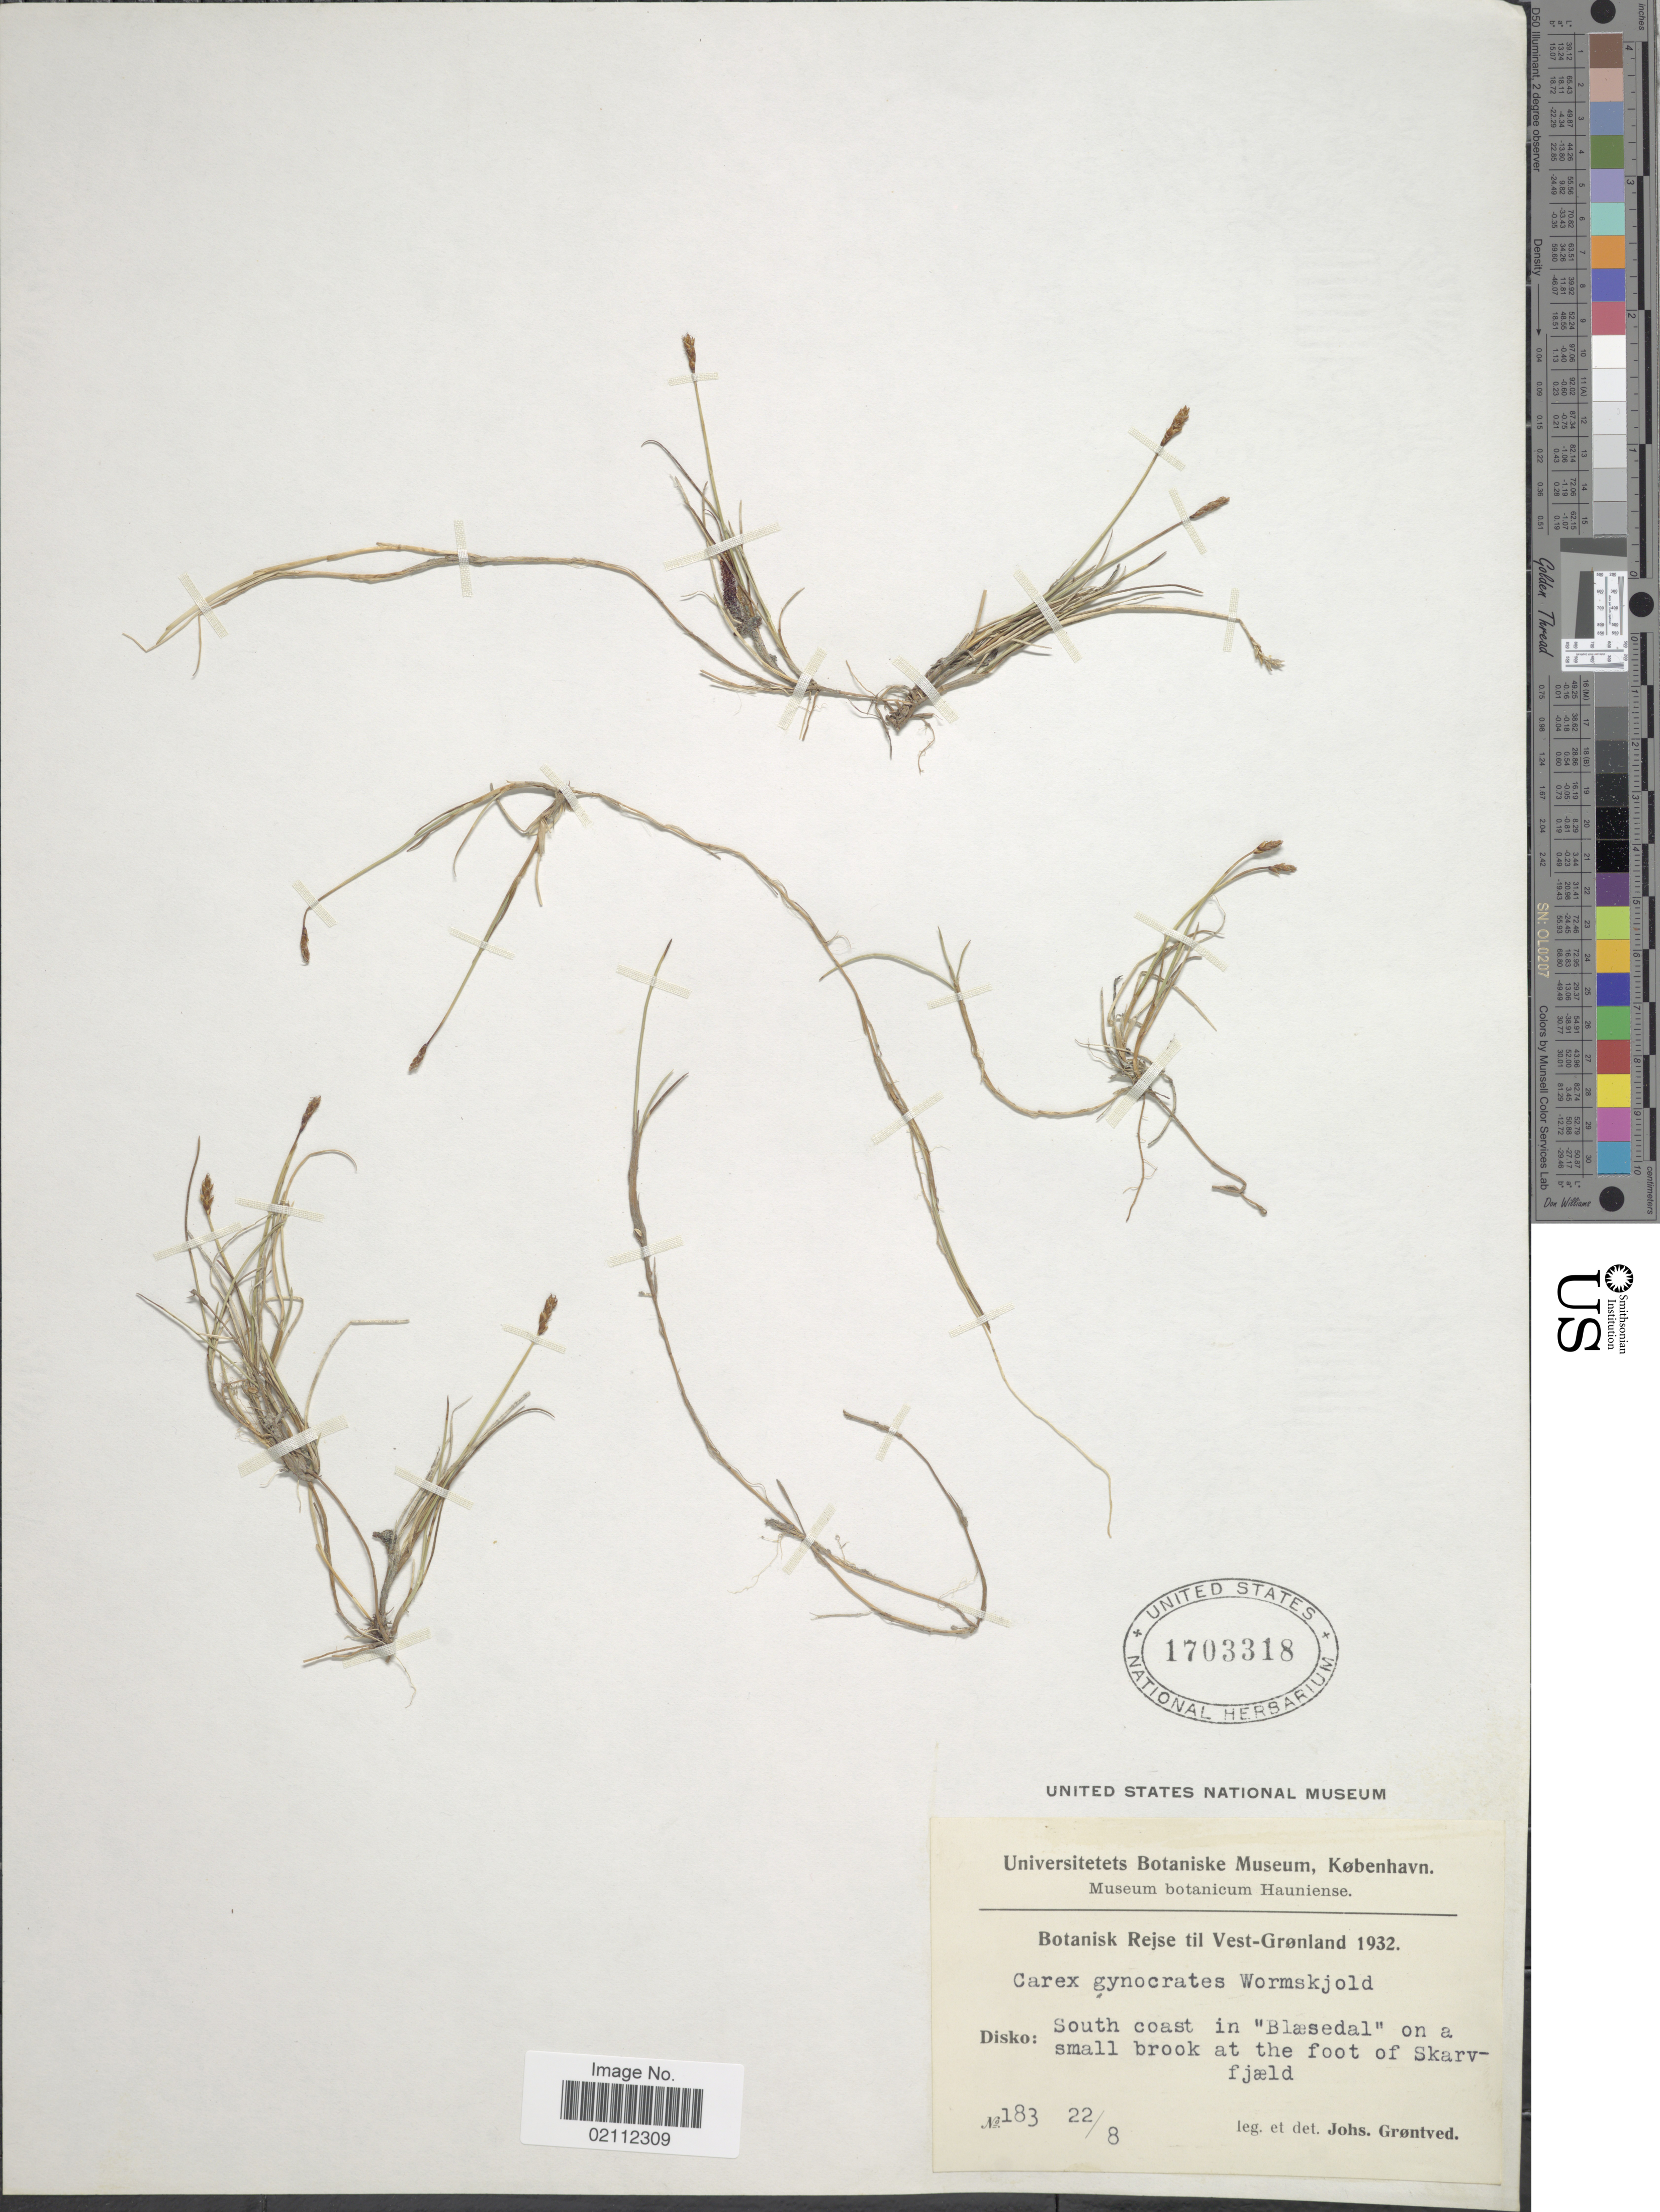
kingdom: Plantae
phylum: Tracheophyta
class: Liliopsida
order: Poales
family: Cyperaceae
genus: Carex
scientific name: Carex nardina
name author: (Hornem.) Fr.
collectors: J. Grøntved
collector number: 183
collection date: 1932-08-22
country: Greenland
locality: Vest-Grønland. Disko: South coast in "Blaesedal" on a small brook at the foot of Skarvfjaeld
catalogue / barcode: US 1703318